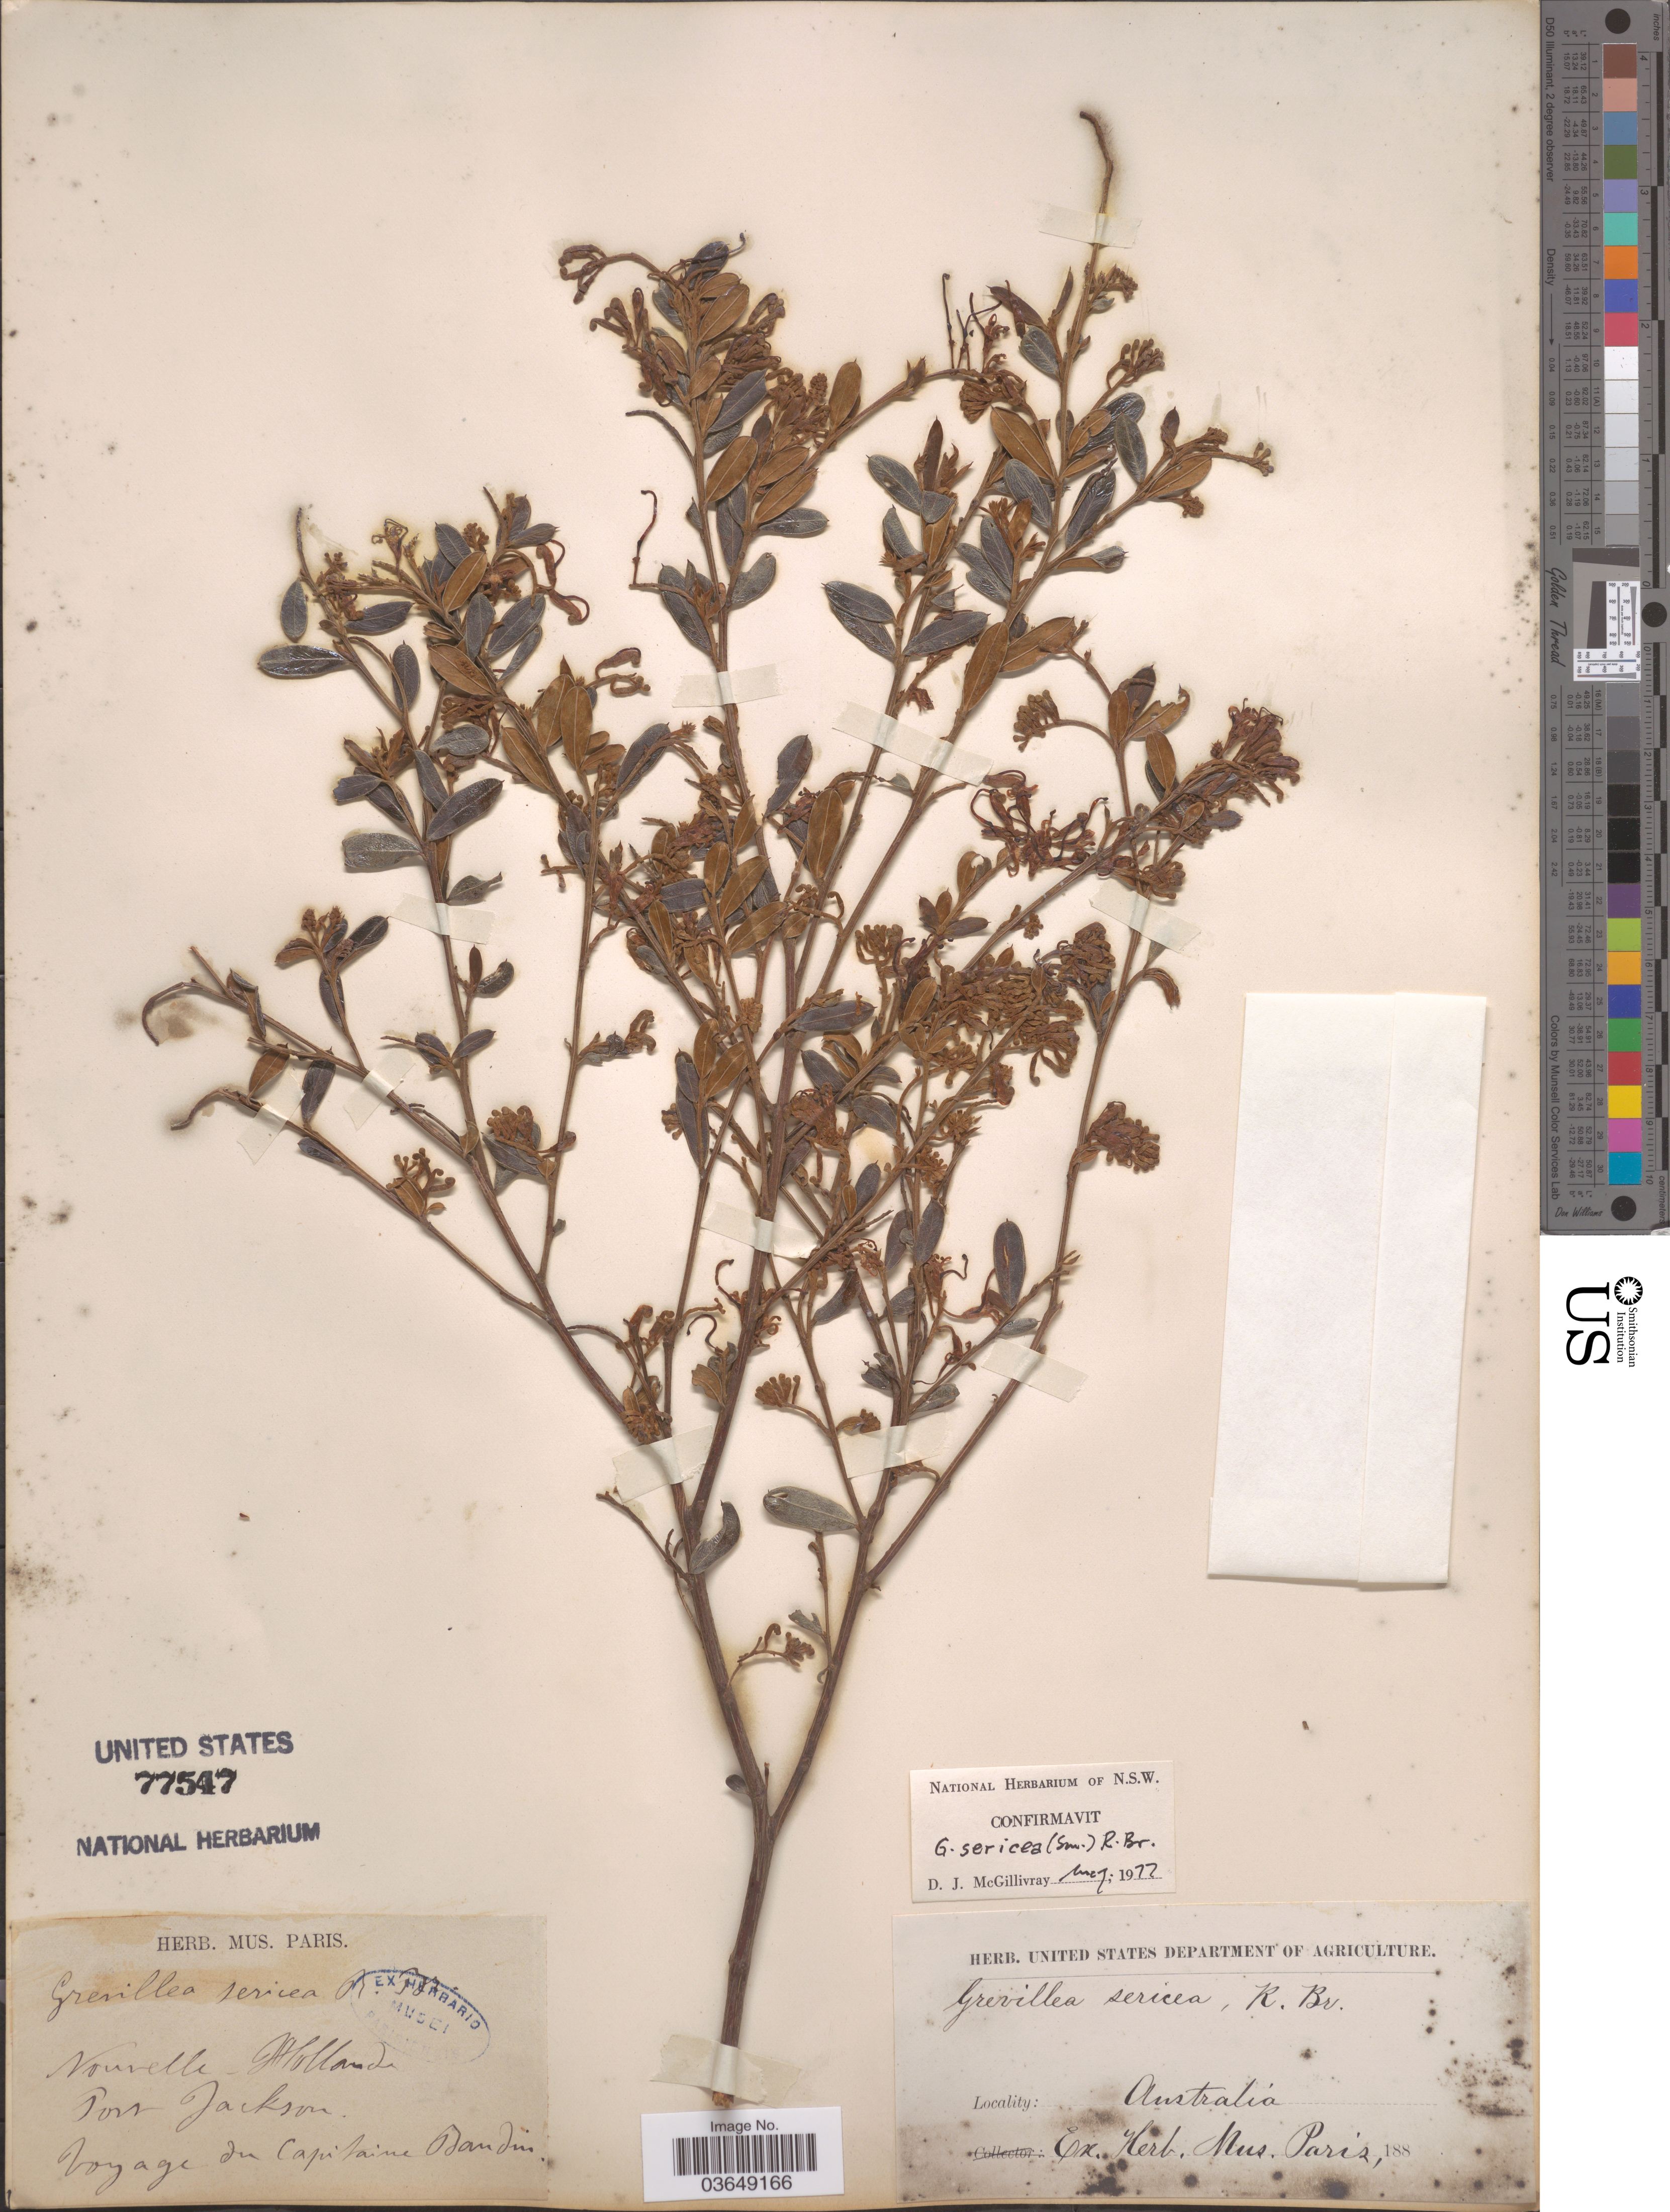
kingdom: Plantae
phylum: Tracheophyta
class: Magnoliopsida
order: Proteales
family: Proteaceae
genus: Grevillea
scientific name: Grevillea sericea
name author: (Sm.) R. Br.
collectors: T. Baudin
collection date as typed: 188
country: Australia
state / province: New South Wales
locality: Nouvelle Hollande. Port Jackson.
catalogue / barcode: US 77547